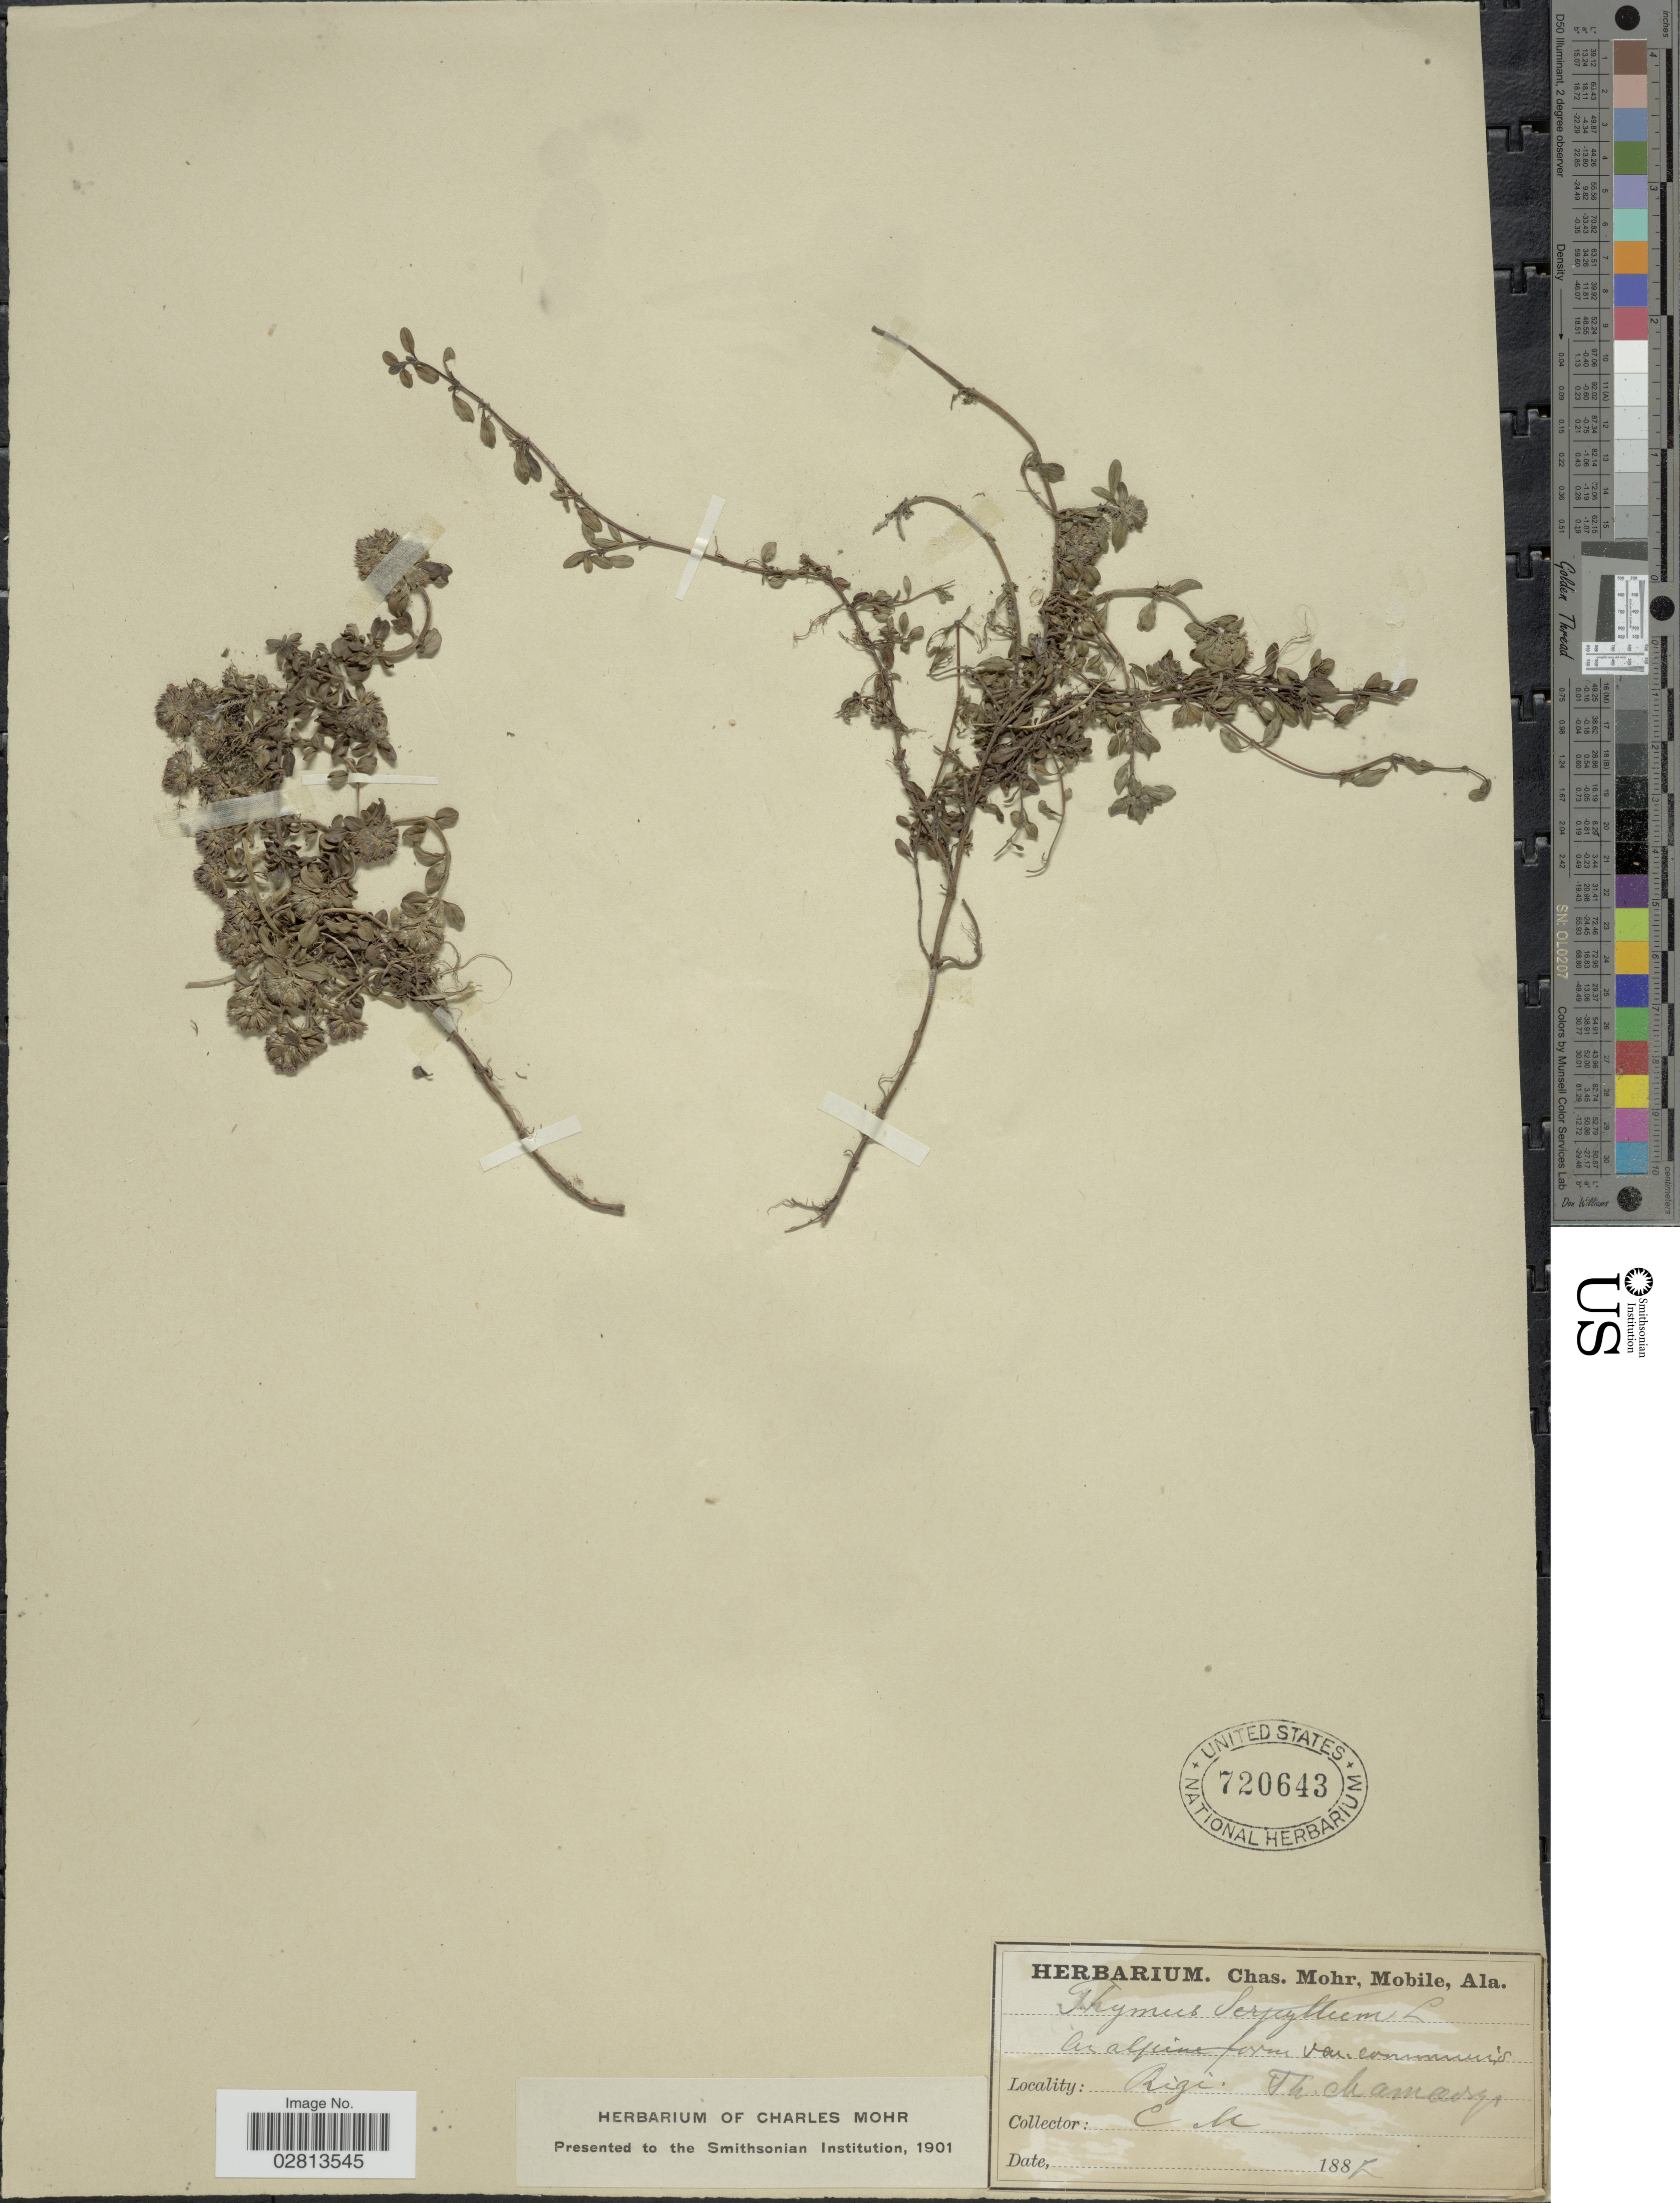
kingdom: Plantae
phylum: Tracheophyta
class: Magnoliopsida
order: Lamiales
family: Lamiaceae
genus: Thymus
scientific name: Thymus serpyllum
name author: L.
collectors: Mohr, C. T. (herbarium)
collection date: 1887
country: Switzerland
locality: Rigi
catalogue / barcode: US 720643